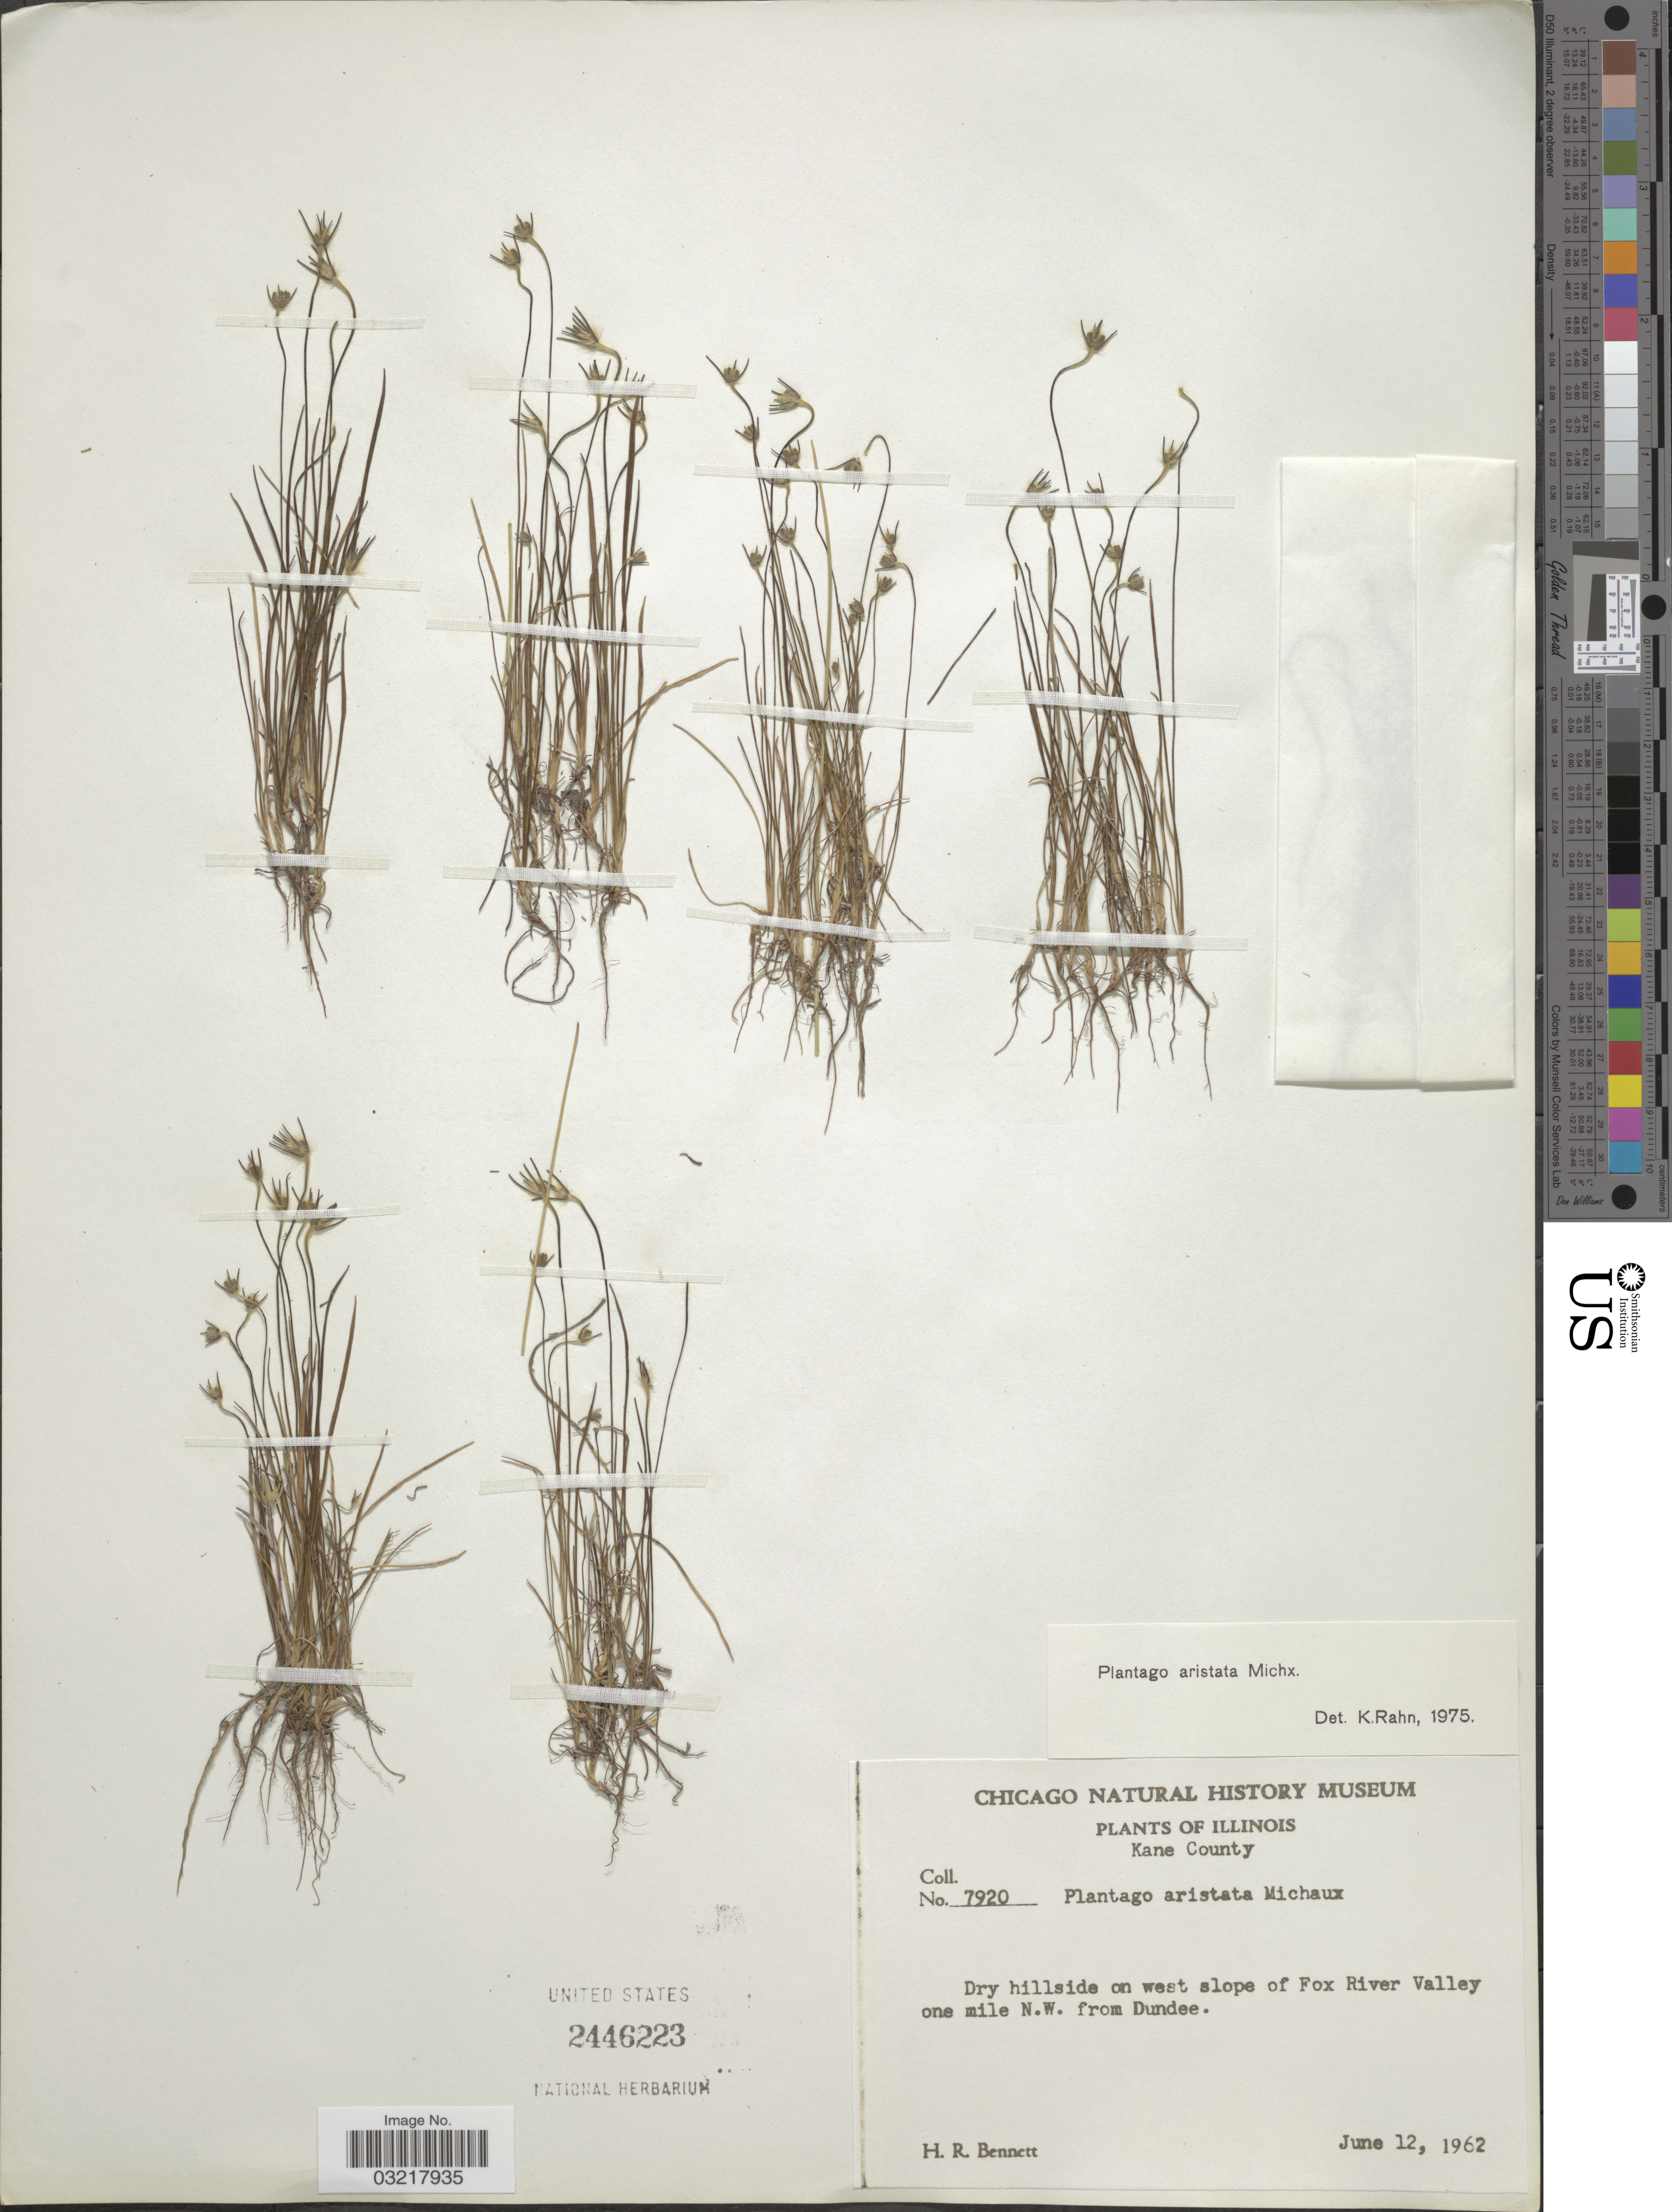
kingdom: Plantae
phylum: Tracheophyta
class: Magnoliopsida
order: Lamiales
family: Plantaginaceae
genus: Plantago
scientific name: Plantago aristata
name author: Michx.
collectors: H. R. Bennett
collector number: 7920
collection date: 1962-06-12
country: United States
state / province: Illinois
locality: Kane County. West slope of Fox River Valley one mile N.W. from Dundee.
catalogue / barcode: US 2446223